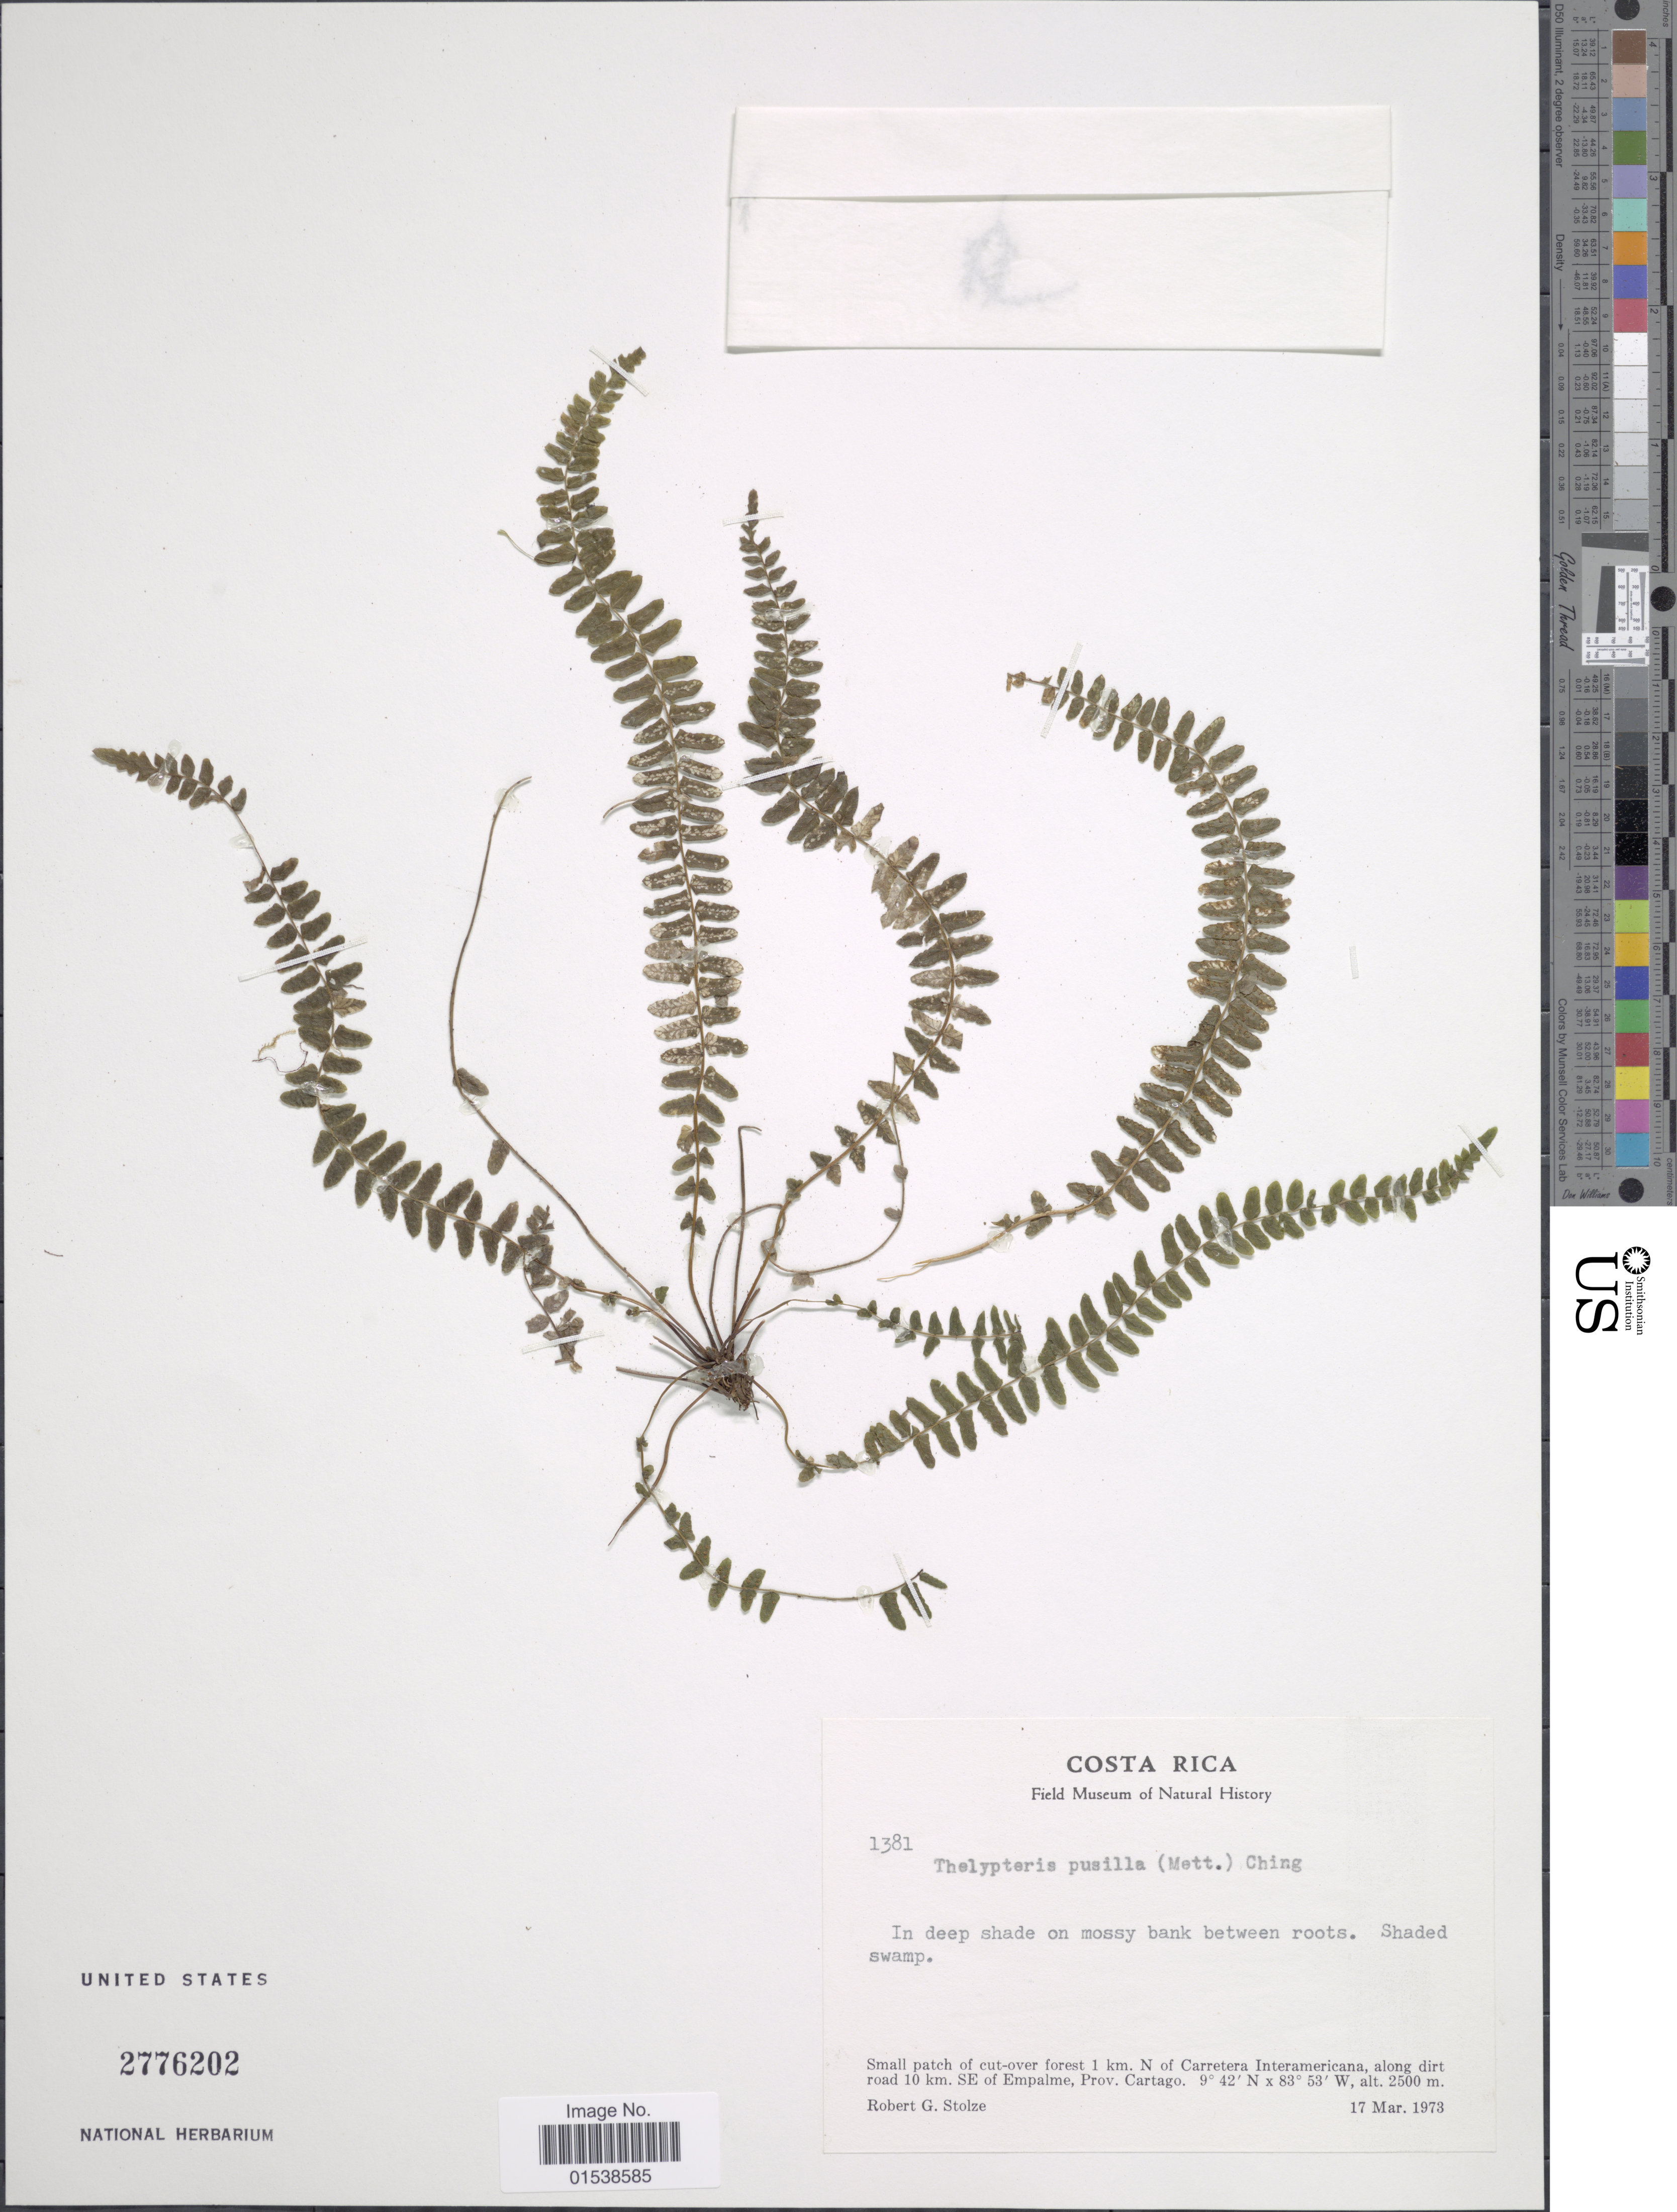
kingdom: Plantae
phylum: Tracheophyta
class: Polypodiopsida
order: Polypodiales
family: Thelypteridaceae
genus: Amauropelta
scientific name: Amauropelta pusilla (Mett.) comb. nov., ined 2015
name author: (Mett.)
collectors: R. G. Stolze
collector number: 1381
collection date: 1973-03-17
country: Costa Rica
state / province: Cartago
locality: Small path of cut-over forest 1 km N of Carretera Interamericana, along dirt road 10 km SE of Empalme, Prov. Cartago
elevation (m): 2500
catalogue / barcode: US 2776202